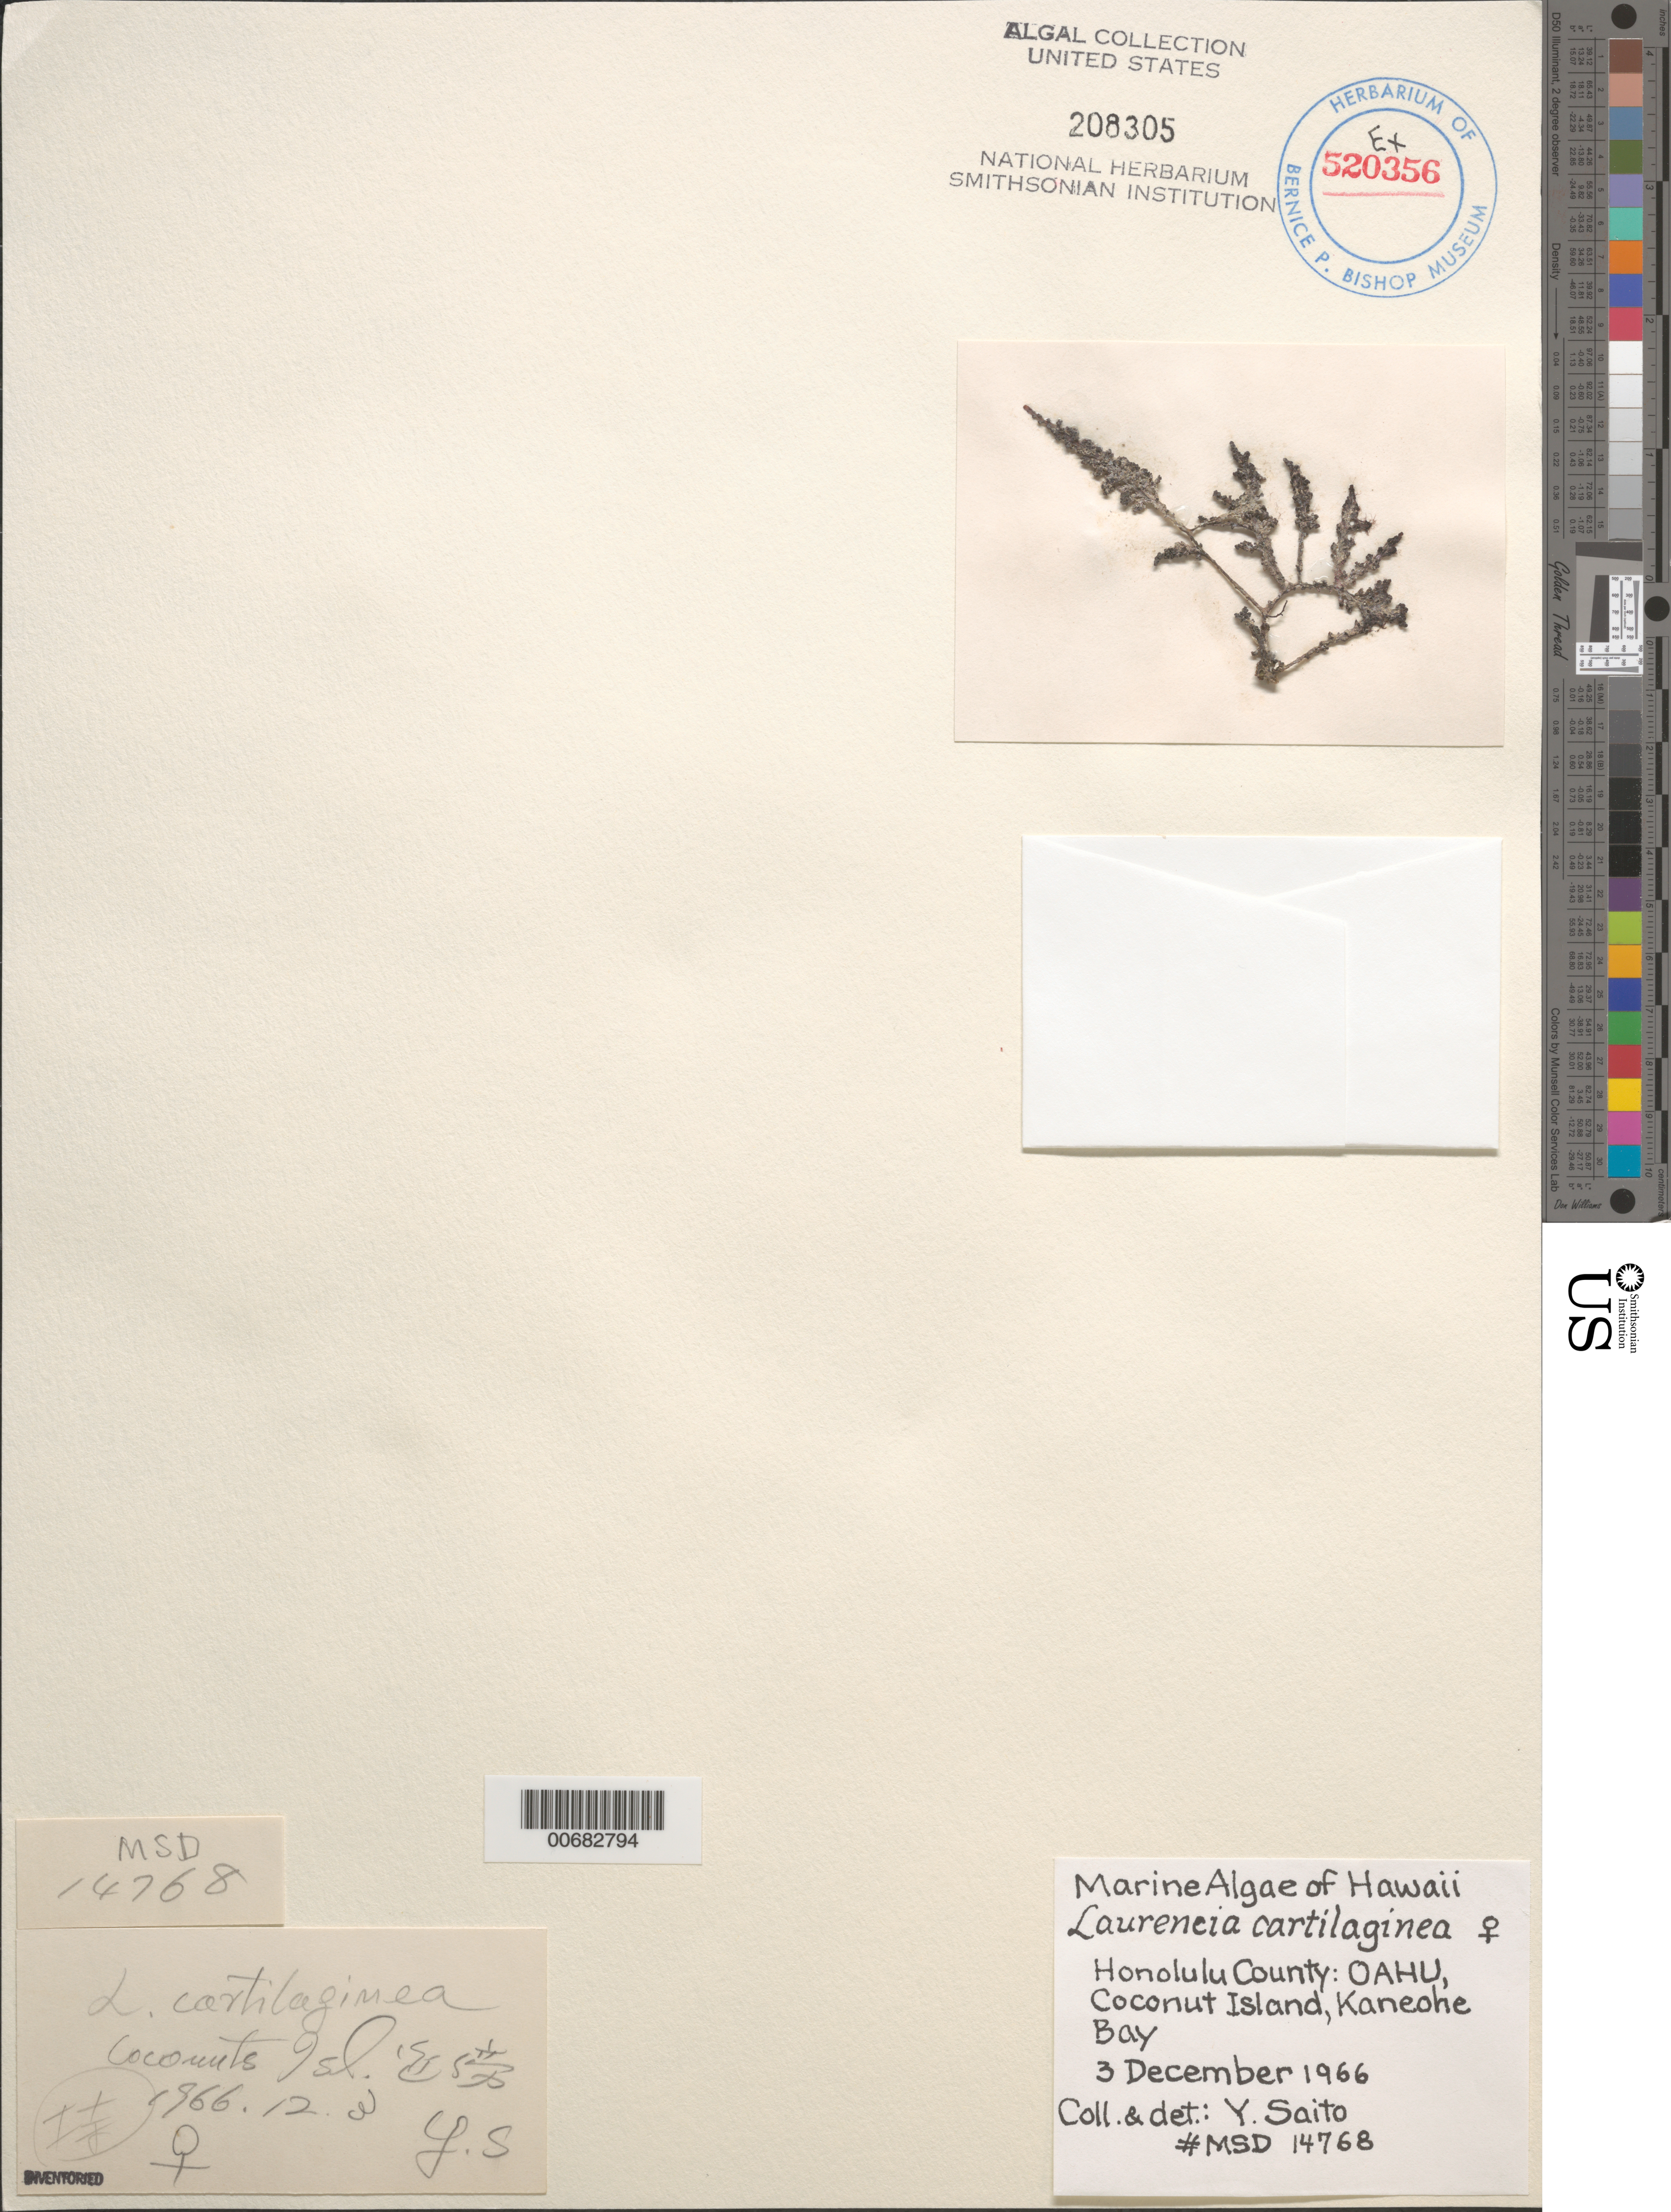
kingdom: Plantae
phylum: Rhodophyta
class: Florideophyceae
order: Ceramiales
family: Rhodomelaceae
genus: Chondrophycus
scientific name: Chondrophycus cartilaginea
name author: (C. Agardh) Garbary & J.T. Harper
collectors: Y. Saito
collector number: MSD 14768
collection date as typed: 03 Dec 1966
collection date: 1966-12-03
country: United States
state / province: Hawaii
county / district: Honolulu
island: Oahu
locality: Coconut Island, Kaneohe Bay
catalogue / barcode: US 208305